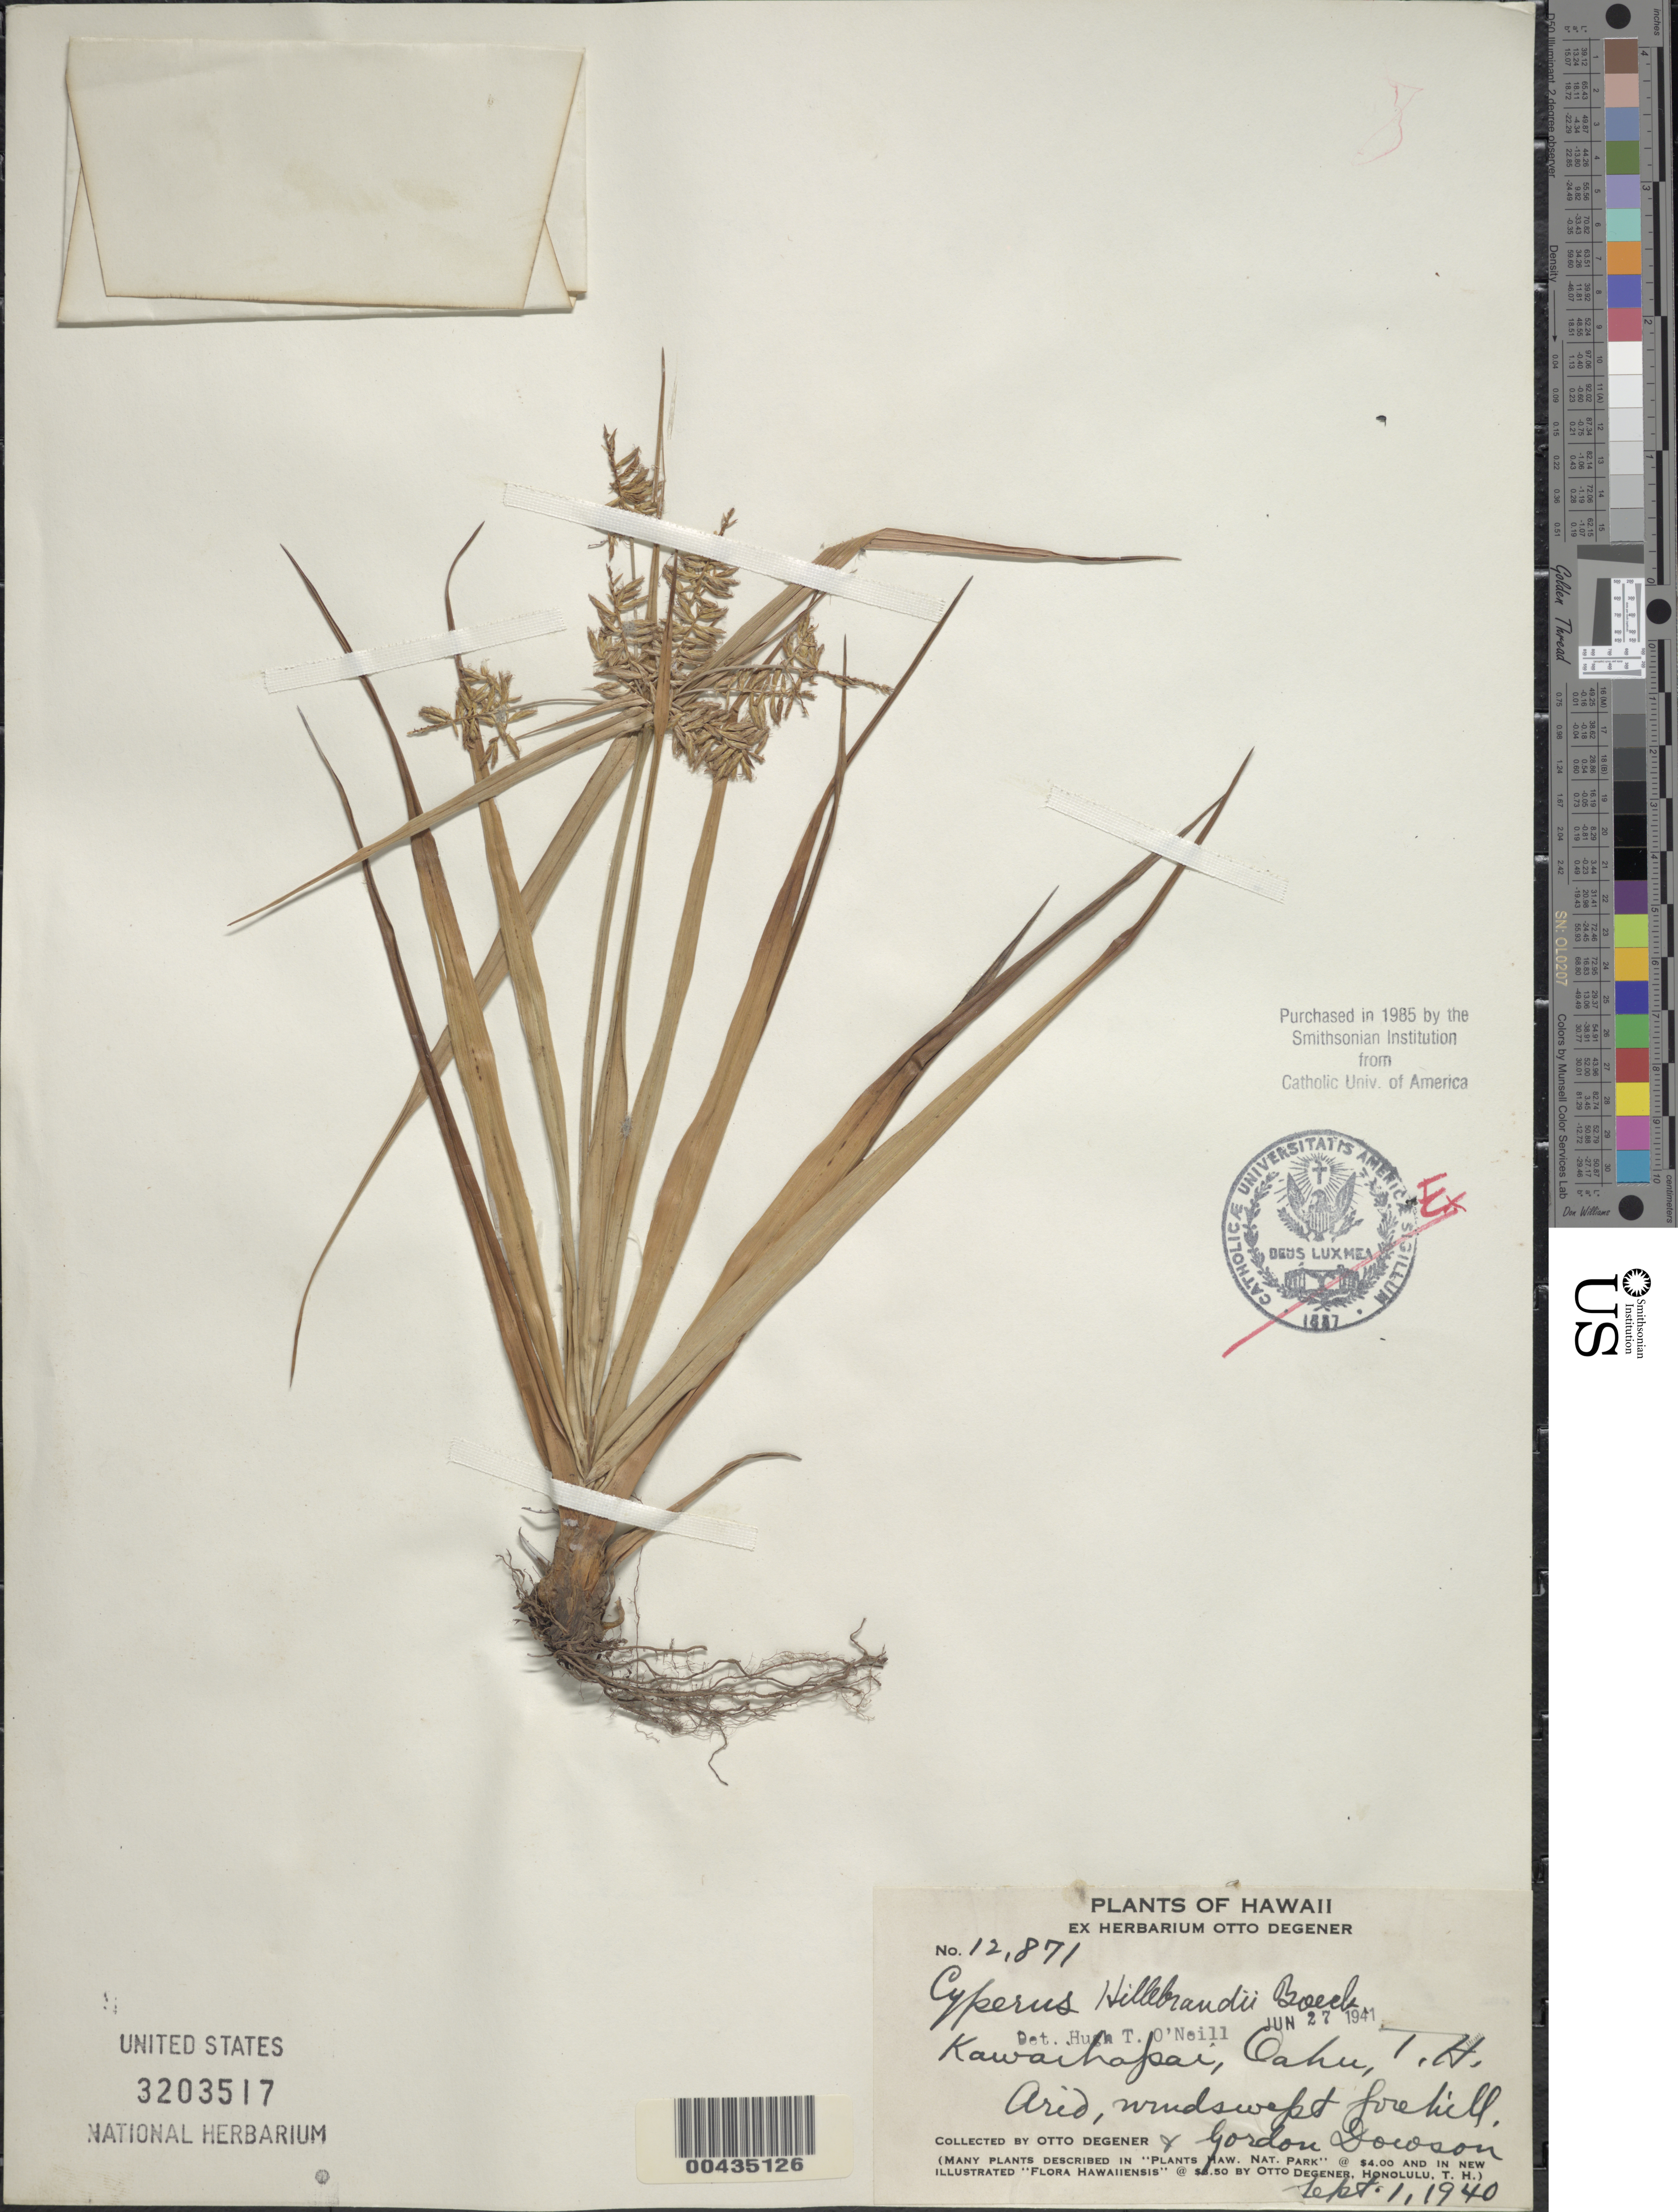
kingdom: Plantae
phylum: Tracheophyta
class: Liliopsida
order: Poales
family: Cyperaceae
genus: Cyperus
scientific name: Cyperus hillebrandii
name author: Boeckeler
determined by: O'Neill, Hugh T.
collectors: O. Degener & G. Dowson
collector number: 12871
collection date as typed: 1 Sep 1940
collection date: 1940-09-01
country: United States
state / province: Hawaii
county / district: Honolulu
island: Oahu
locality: Kawaihapai.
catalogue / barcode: US 3203517